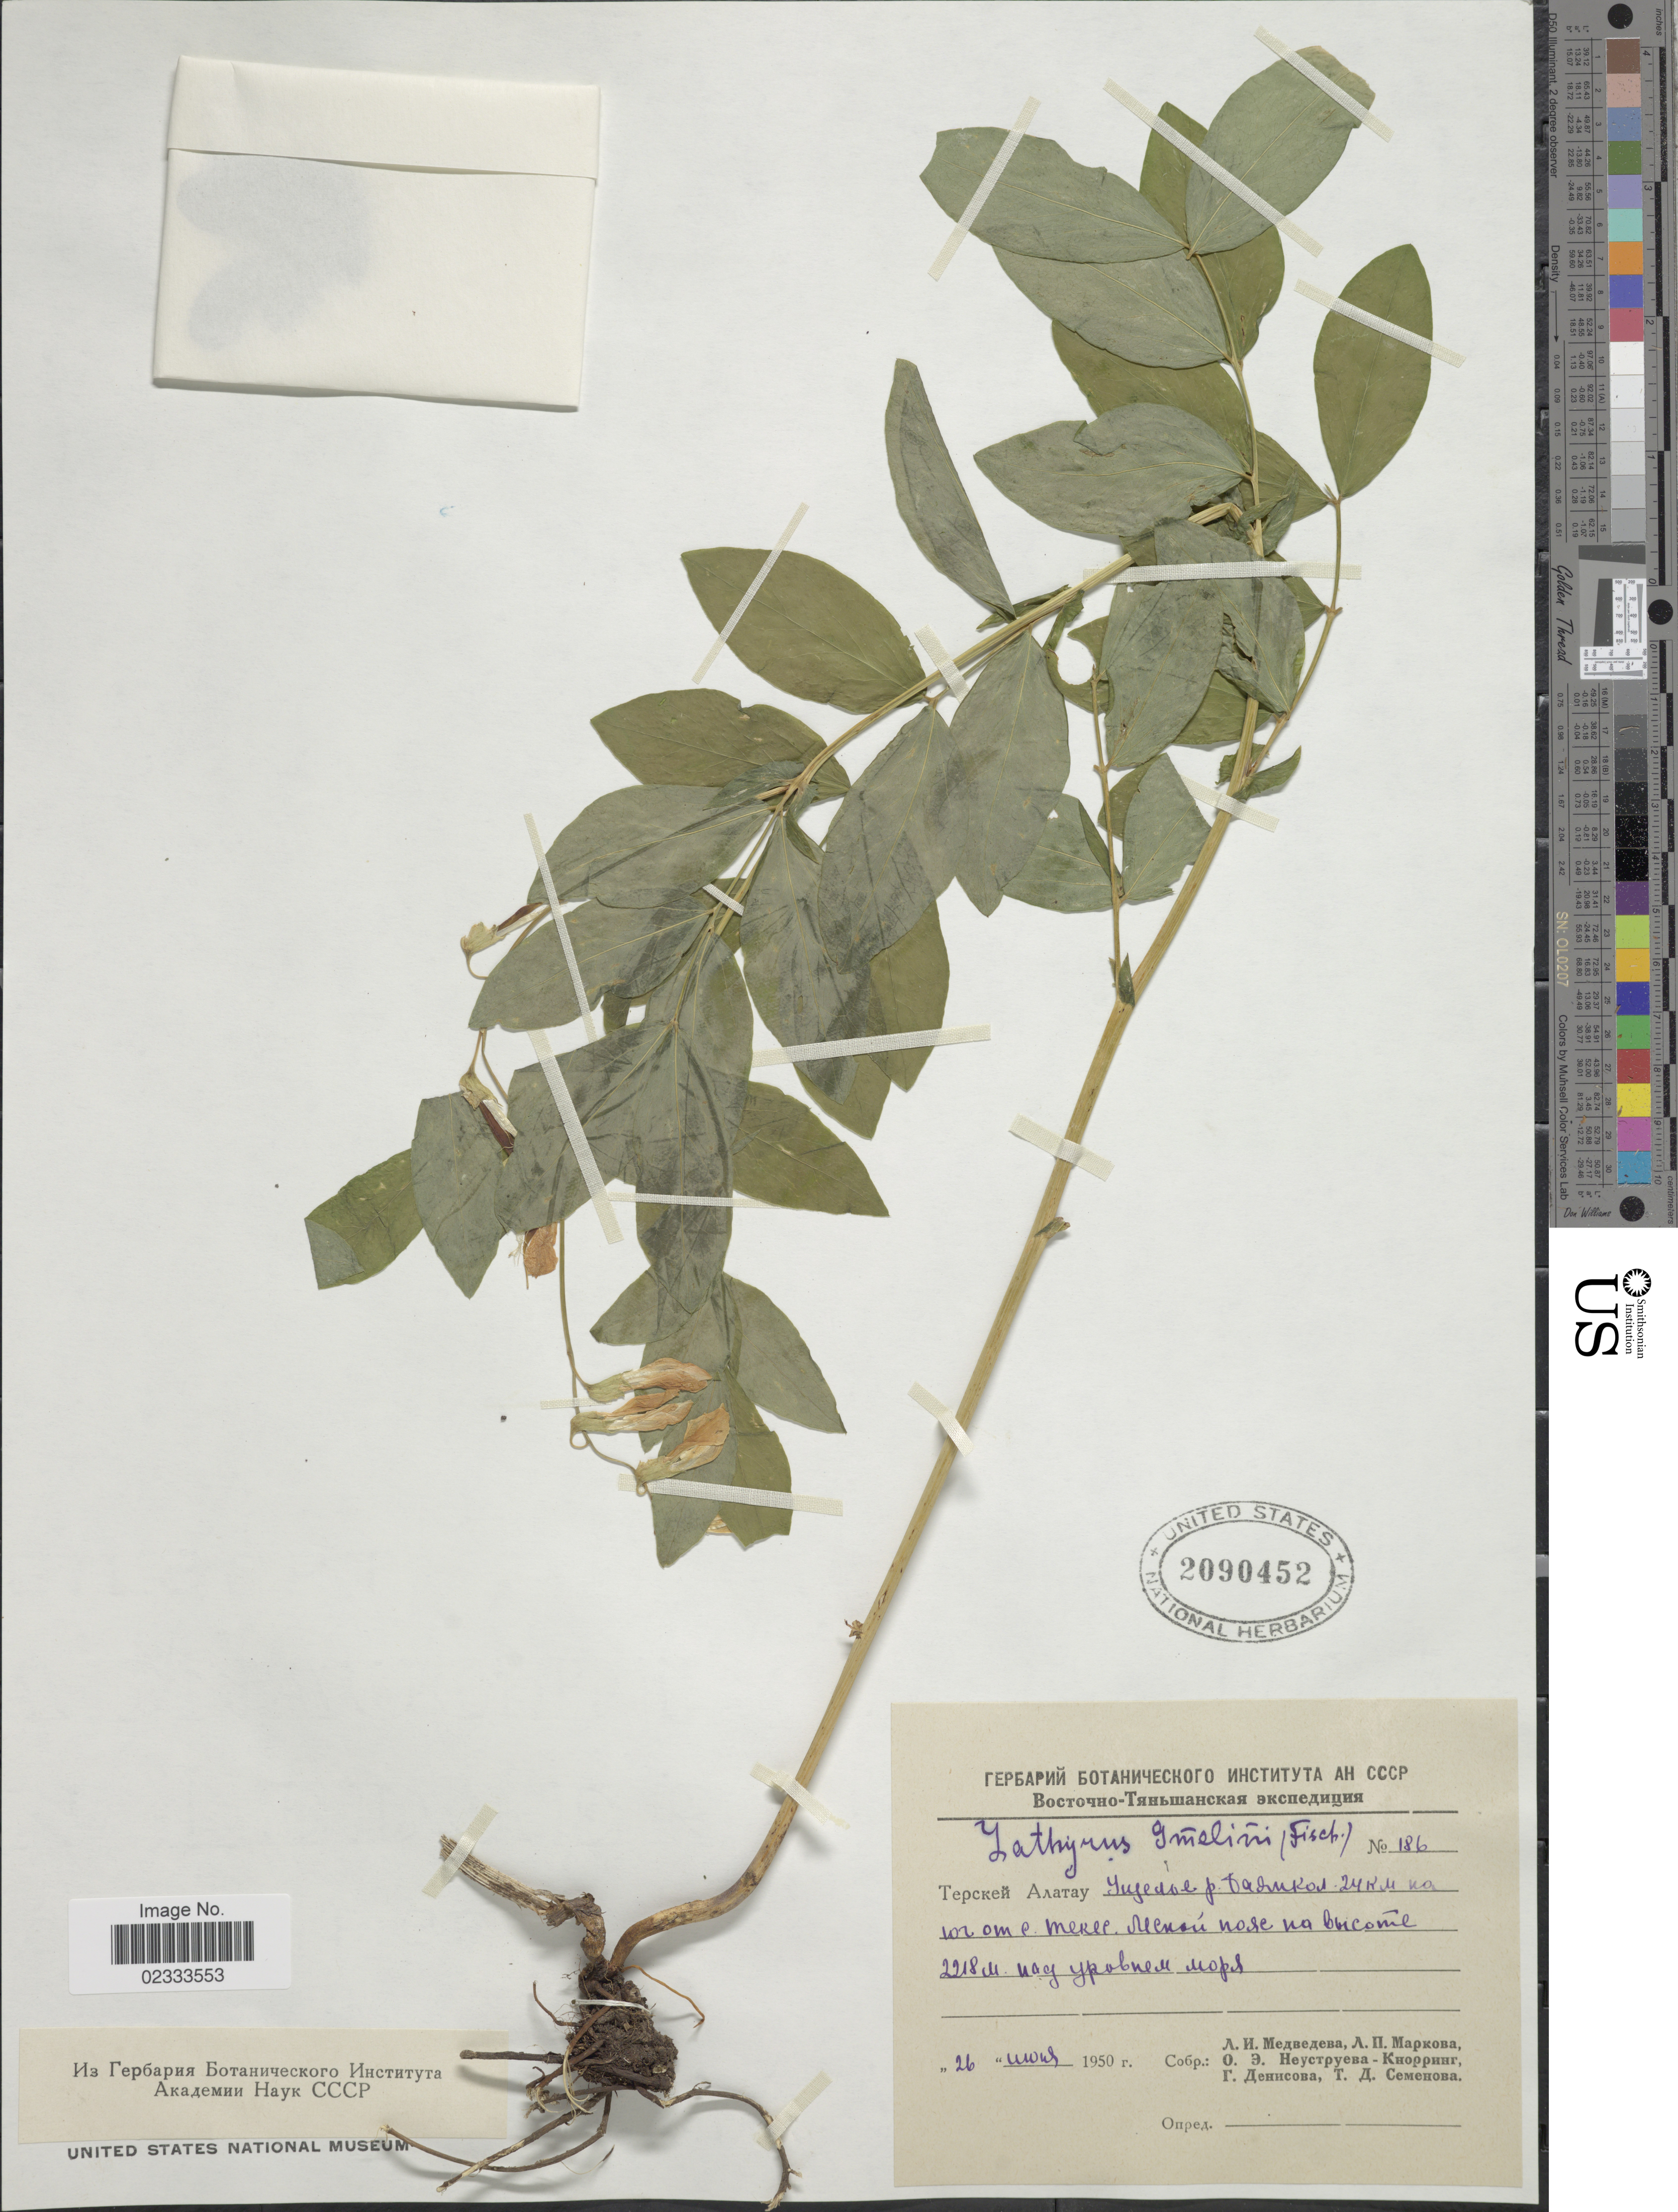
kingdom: Plantae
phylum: Tracheophyta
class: Magnoliopsida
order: Fabales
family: Fabaceae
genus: Lathyrus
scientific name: Lathyrus gmelinii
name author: Fritsch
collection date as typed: Transcribed d/m/y: 26/X/1950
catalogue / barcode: US 2090452